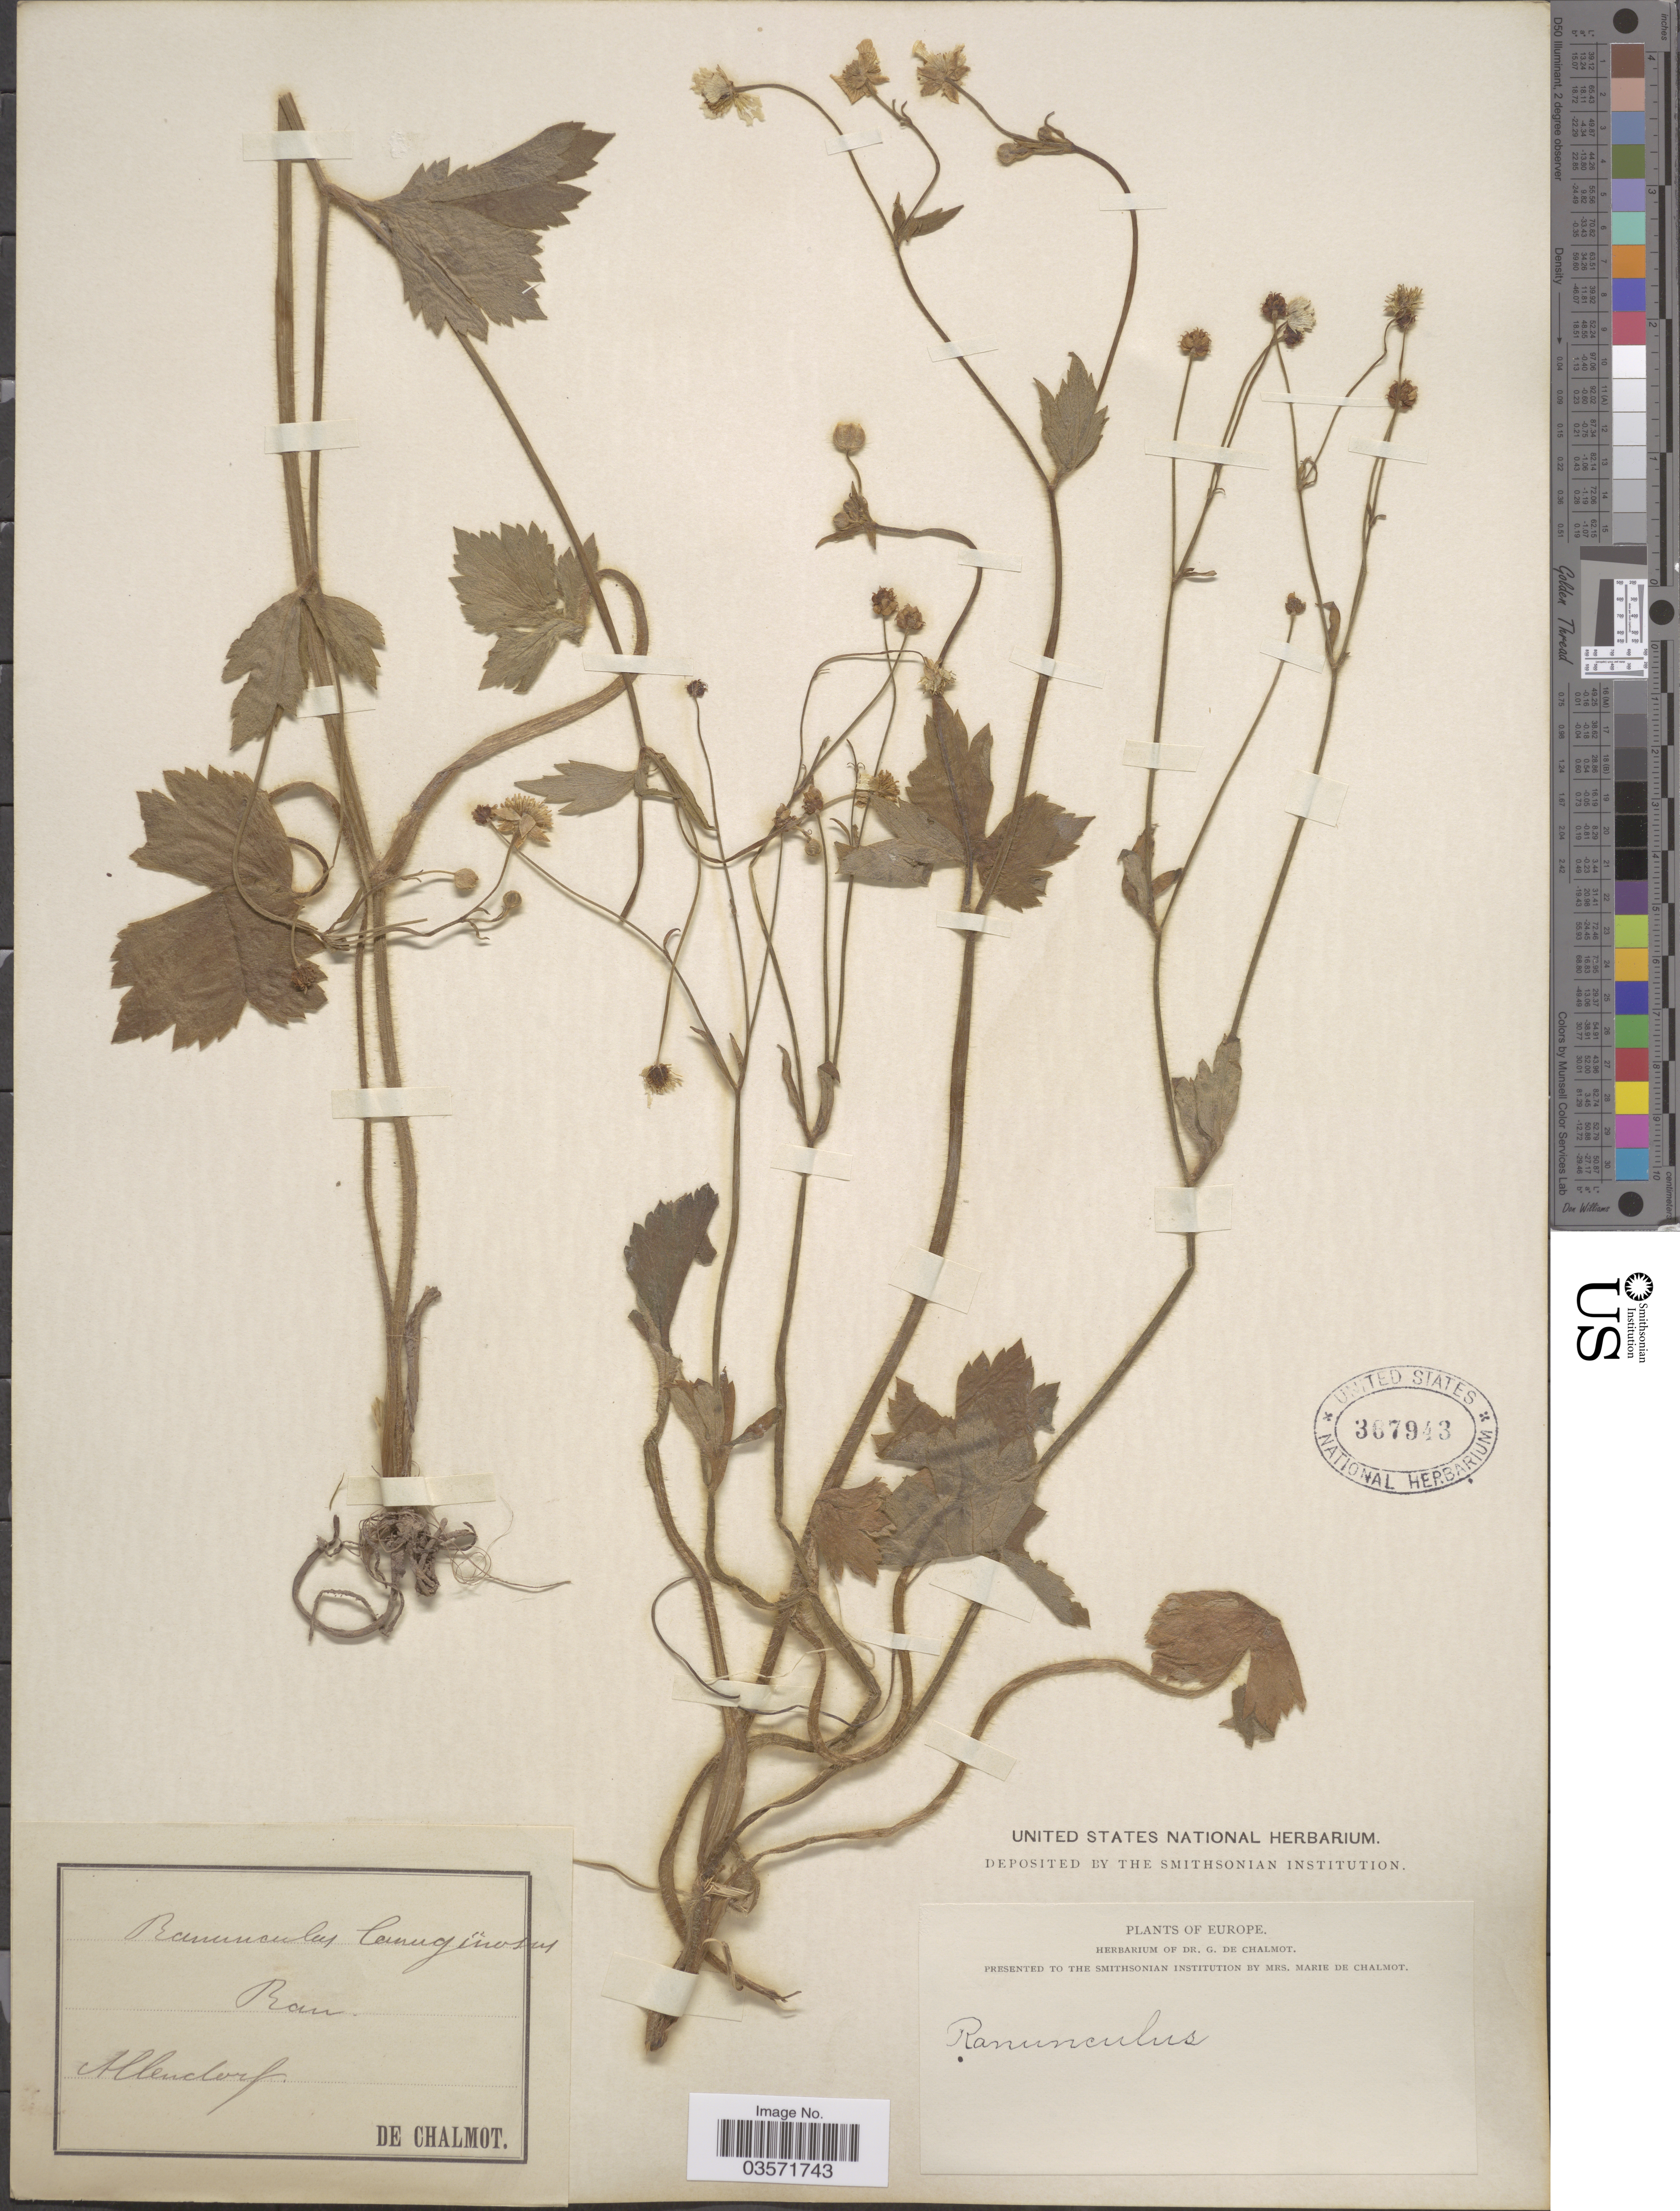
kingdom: Plantae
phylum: Tracheophyta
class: Magnoliopsida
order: Ranunculales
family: Ranunculaceae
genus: Ranunculus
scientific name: Ranunculus lanuginosus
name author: L.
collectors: G. de Chalmot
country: Germany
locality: Ran [interpreted] [unsure placement]. Allendorf. Europe.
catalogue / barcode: US 367943